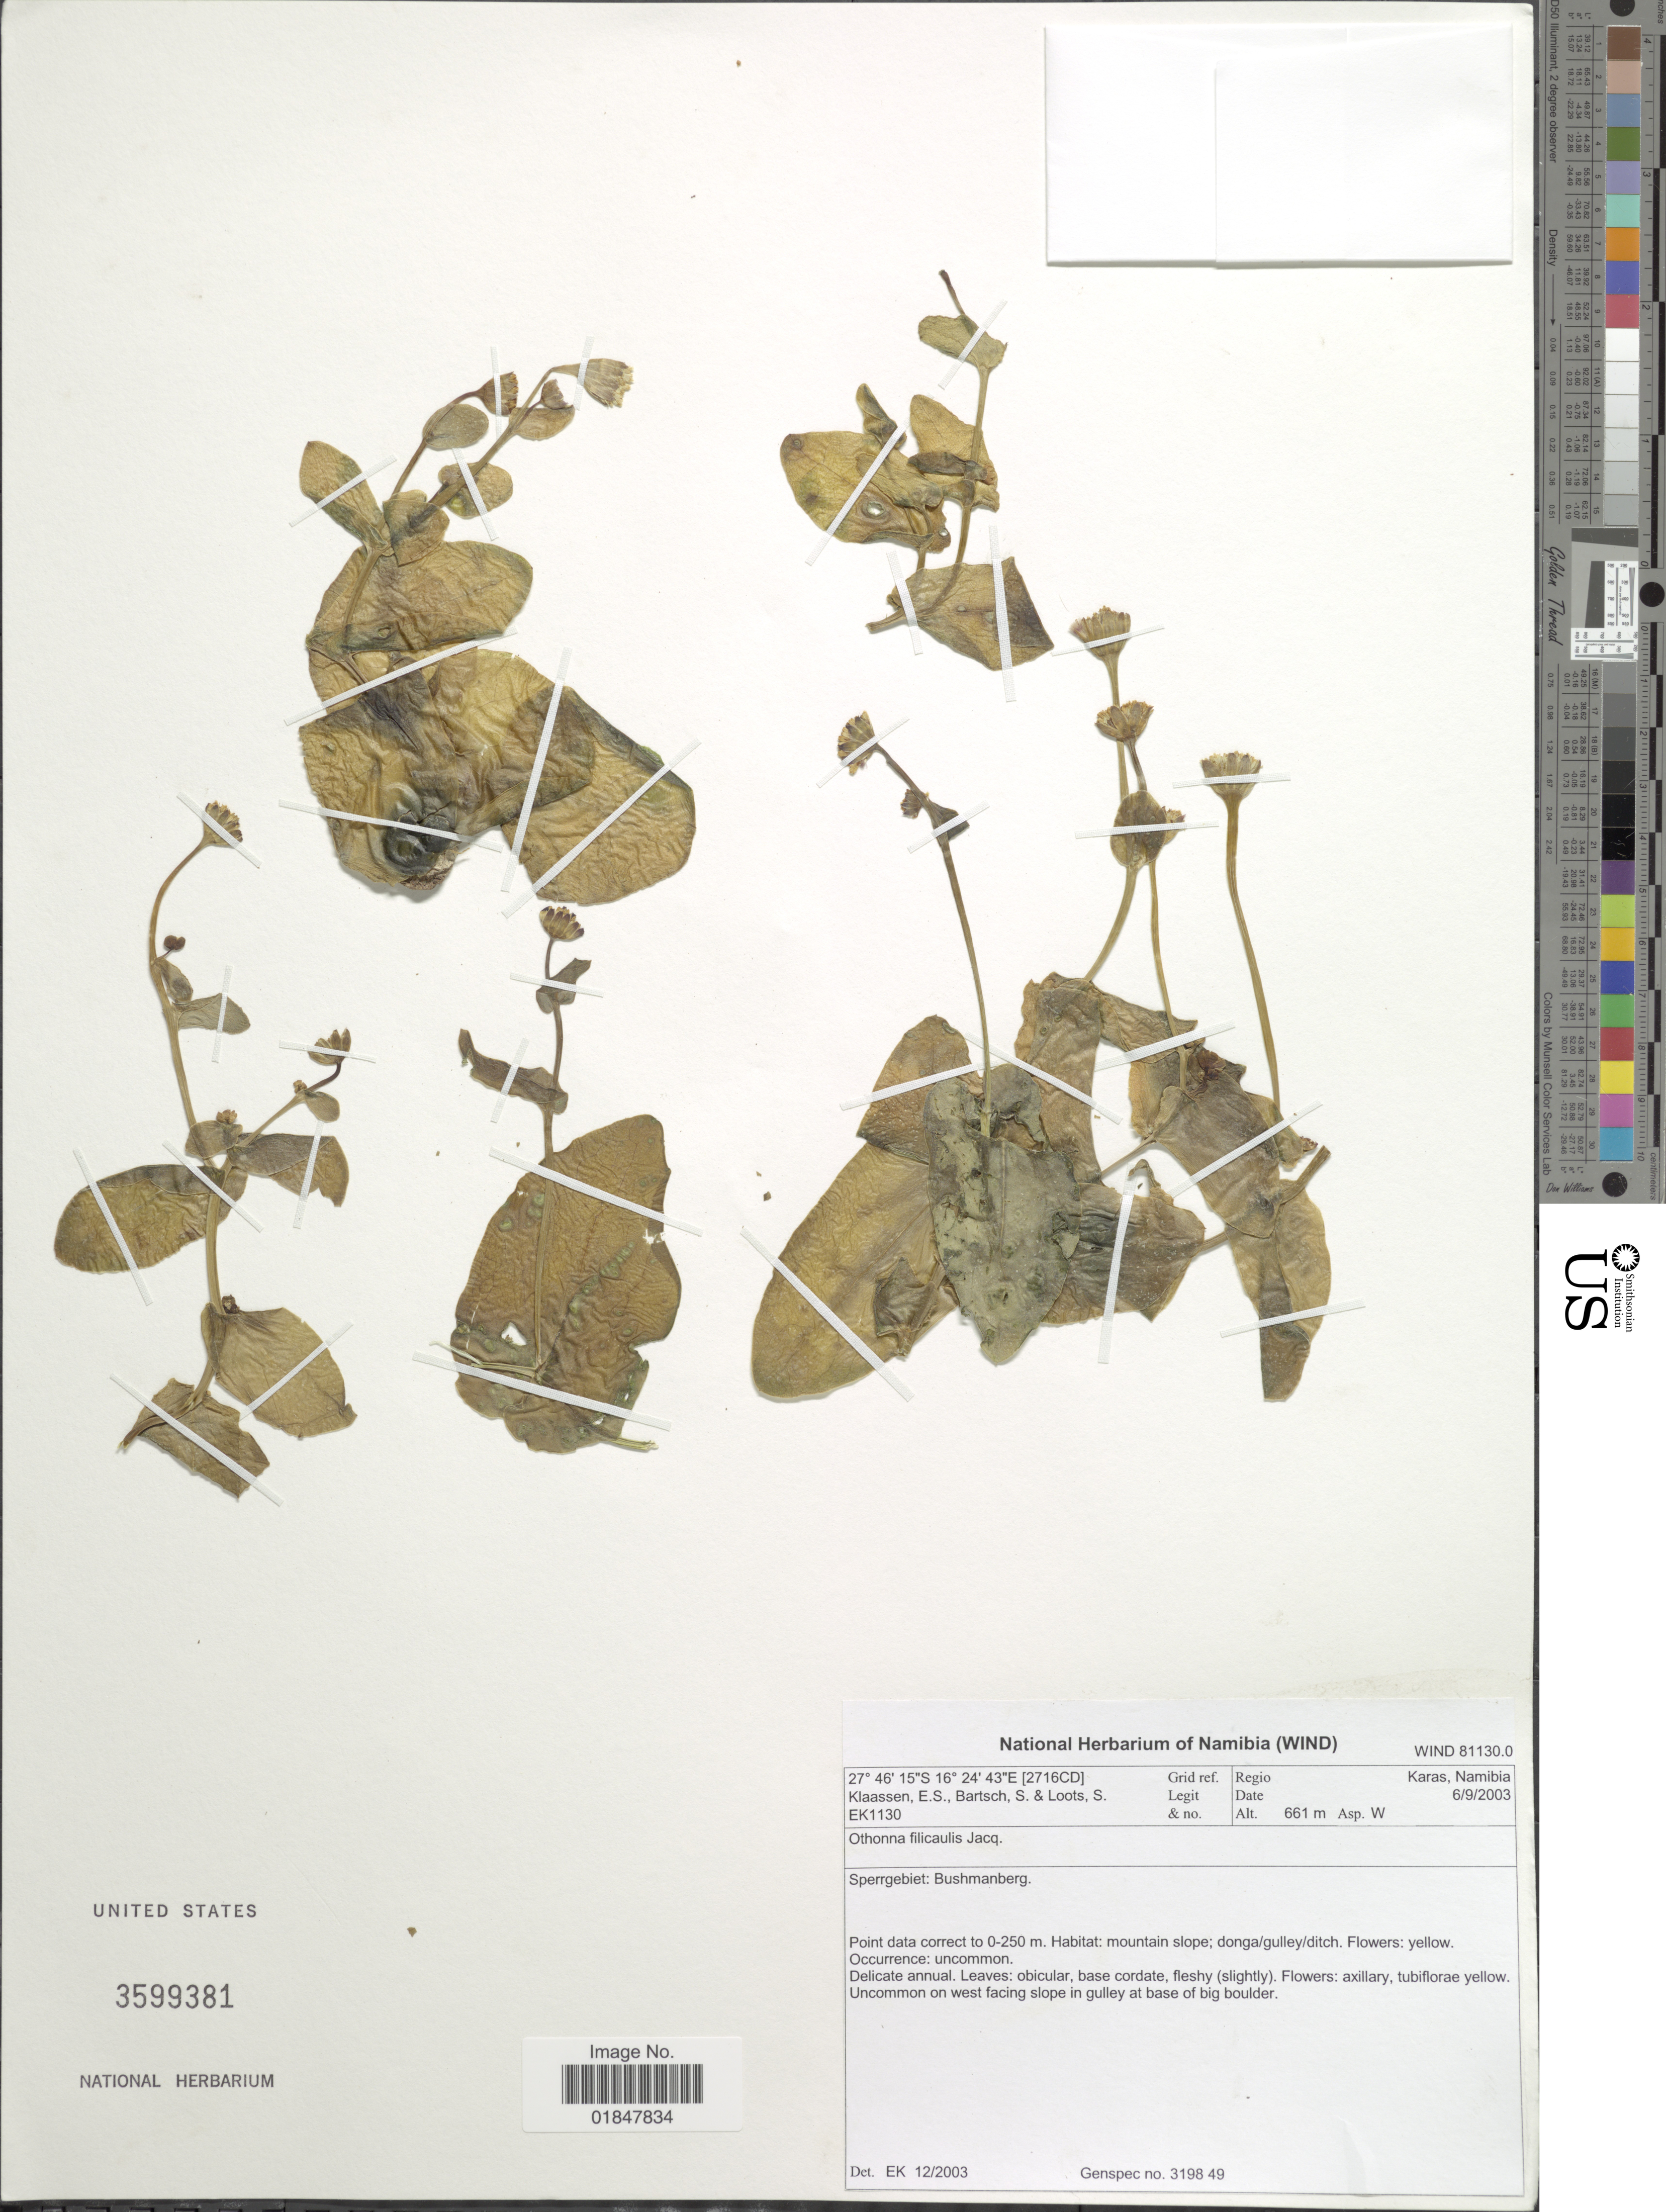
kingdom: Plantae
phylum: Tracheophyta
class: Magnoliopsida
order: Asterales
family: Asteraceae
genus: Othonna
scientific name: Othonna filicaulis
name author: Jacquinot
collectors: E. S. Klaassen, S. Bartsch & S. Loots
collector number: EK1130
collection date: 2003-09-06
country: Namibia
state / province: Karas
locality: Sperrgebiet: Bushmanberg (2716CD)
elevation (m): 661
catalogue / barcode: US 3599381